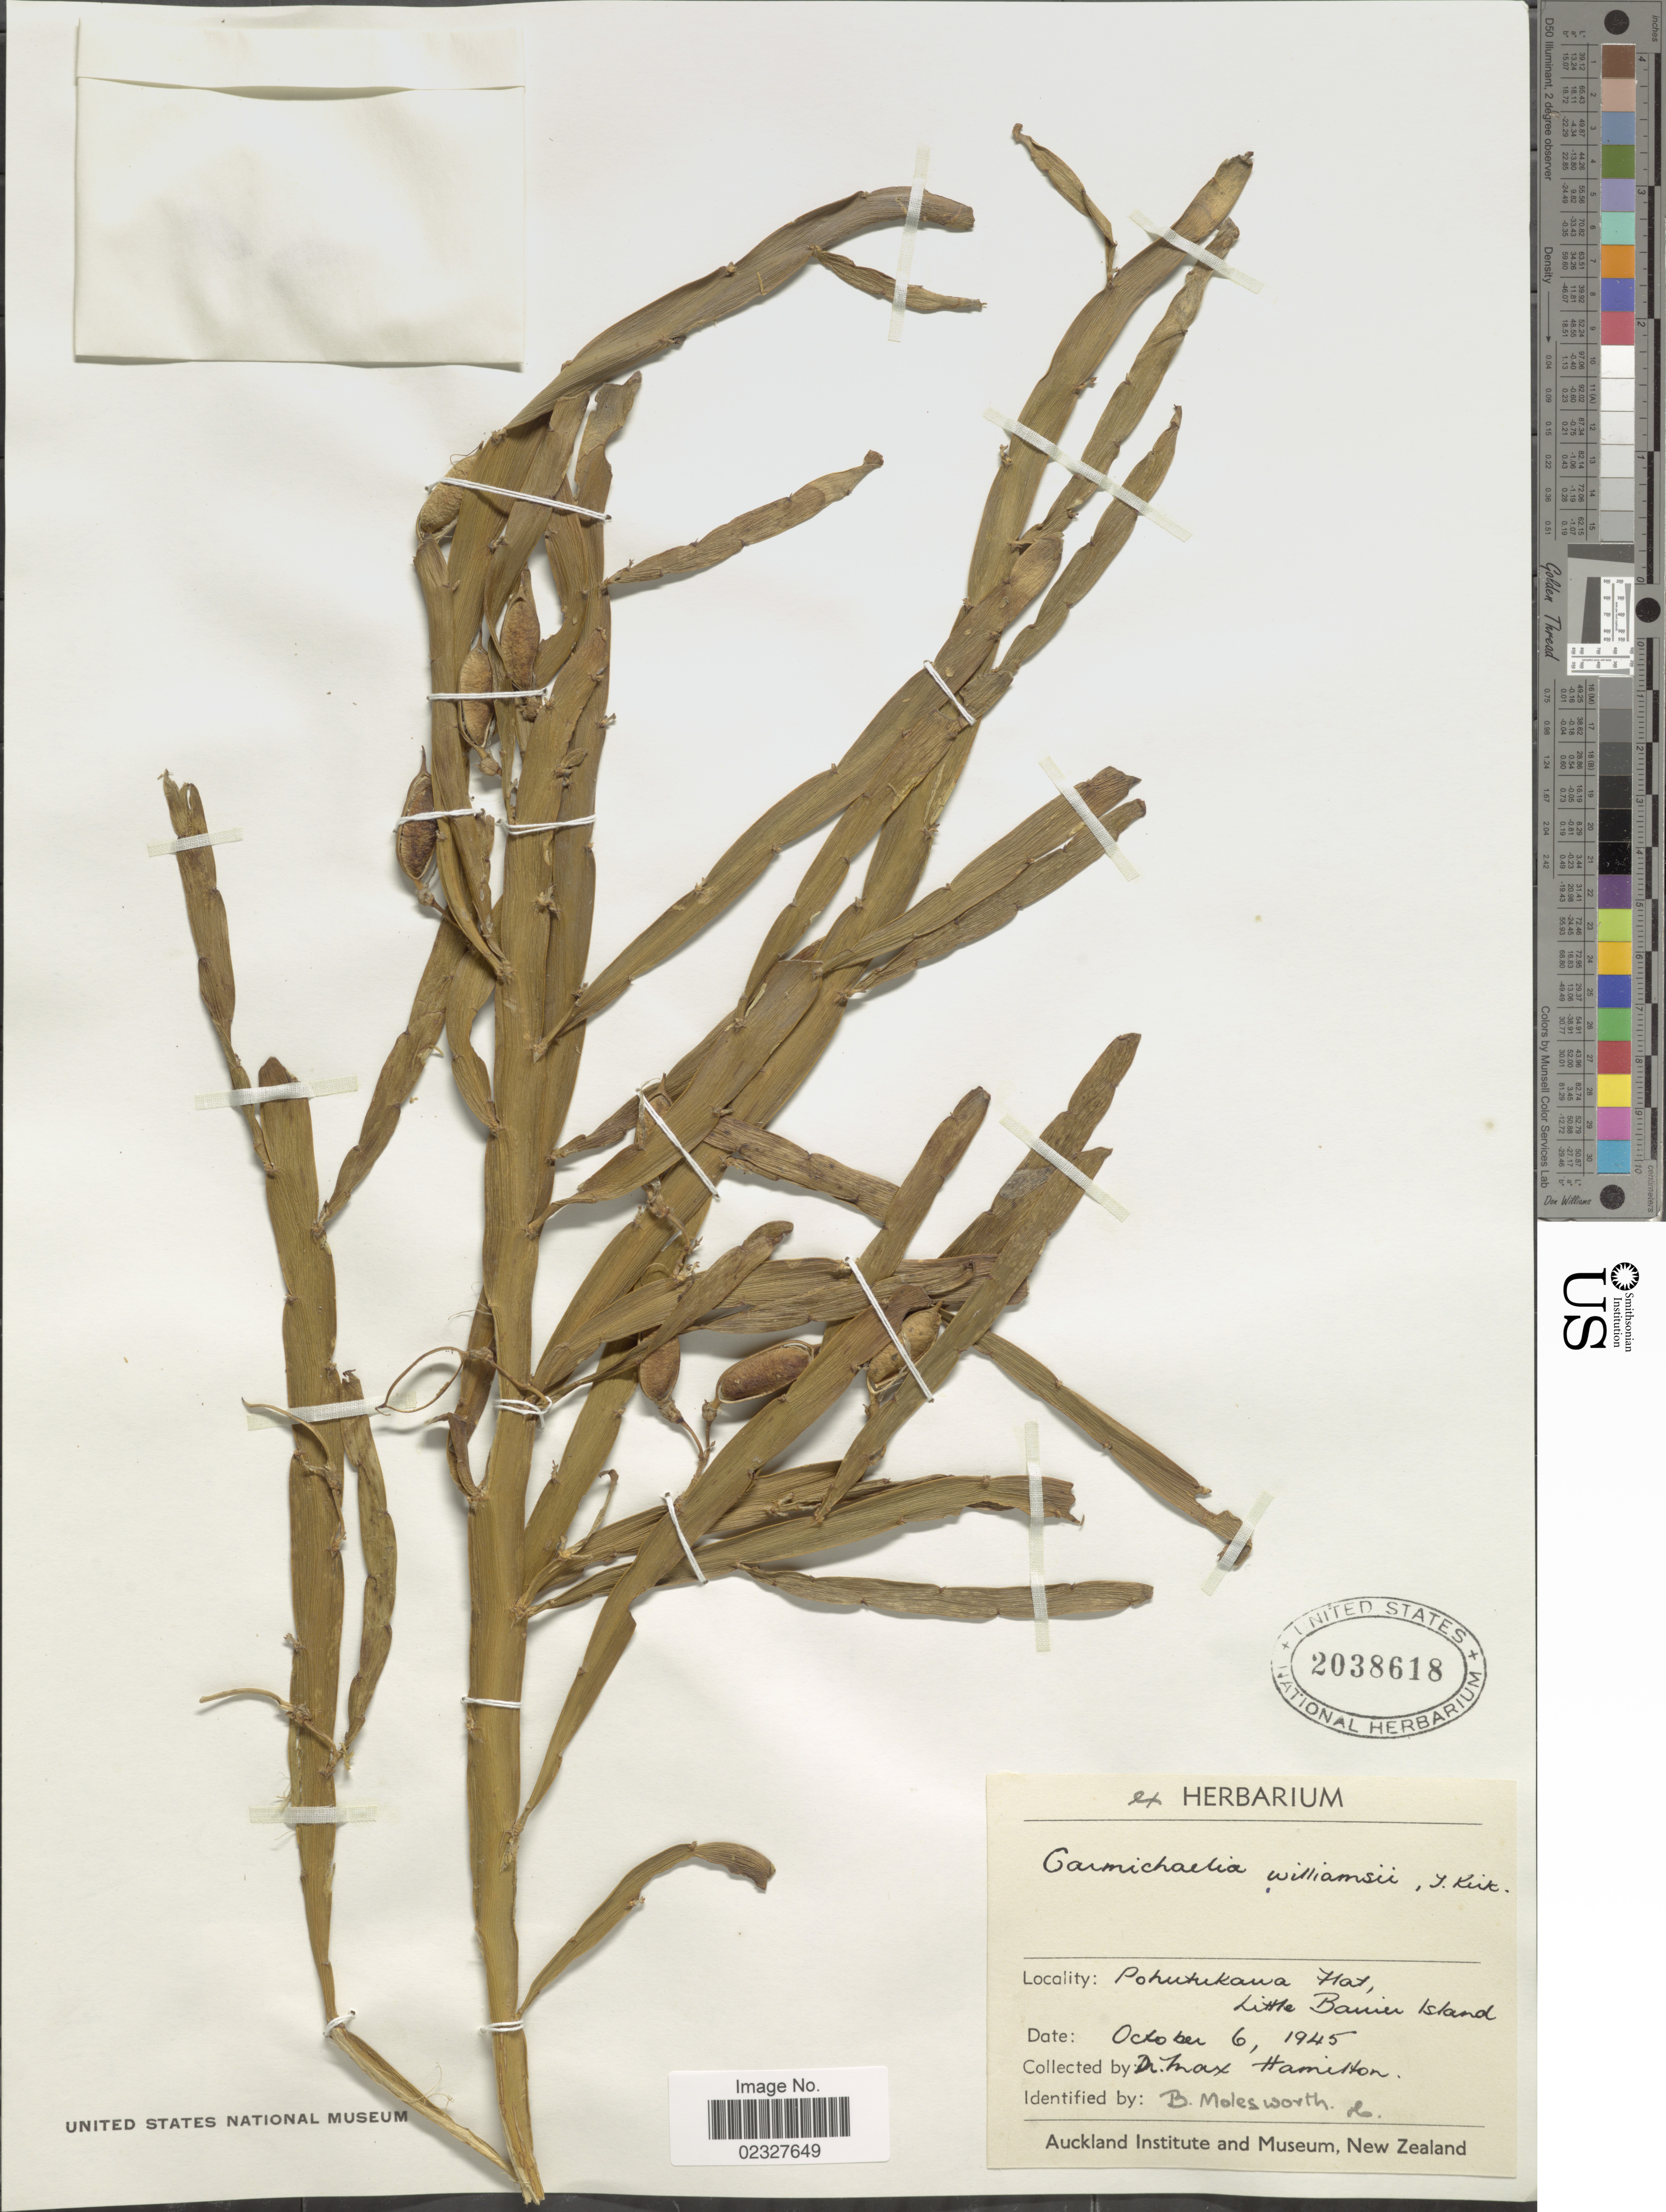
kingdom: Plantae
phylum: Tracheophyta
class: Magnoliopsida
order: Fabales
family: Fabaceae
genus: Carmichaelia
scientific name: Carmichaelia williamsi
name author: Kirk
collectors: M. Hamilton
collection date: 1945-10-06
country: New Zealand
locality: Pohutukawa Hat. Little Barrier Island.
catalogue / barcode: US 2038618